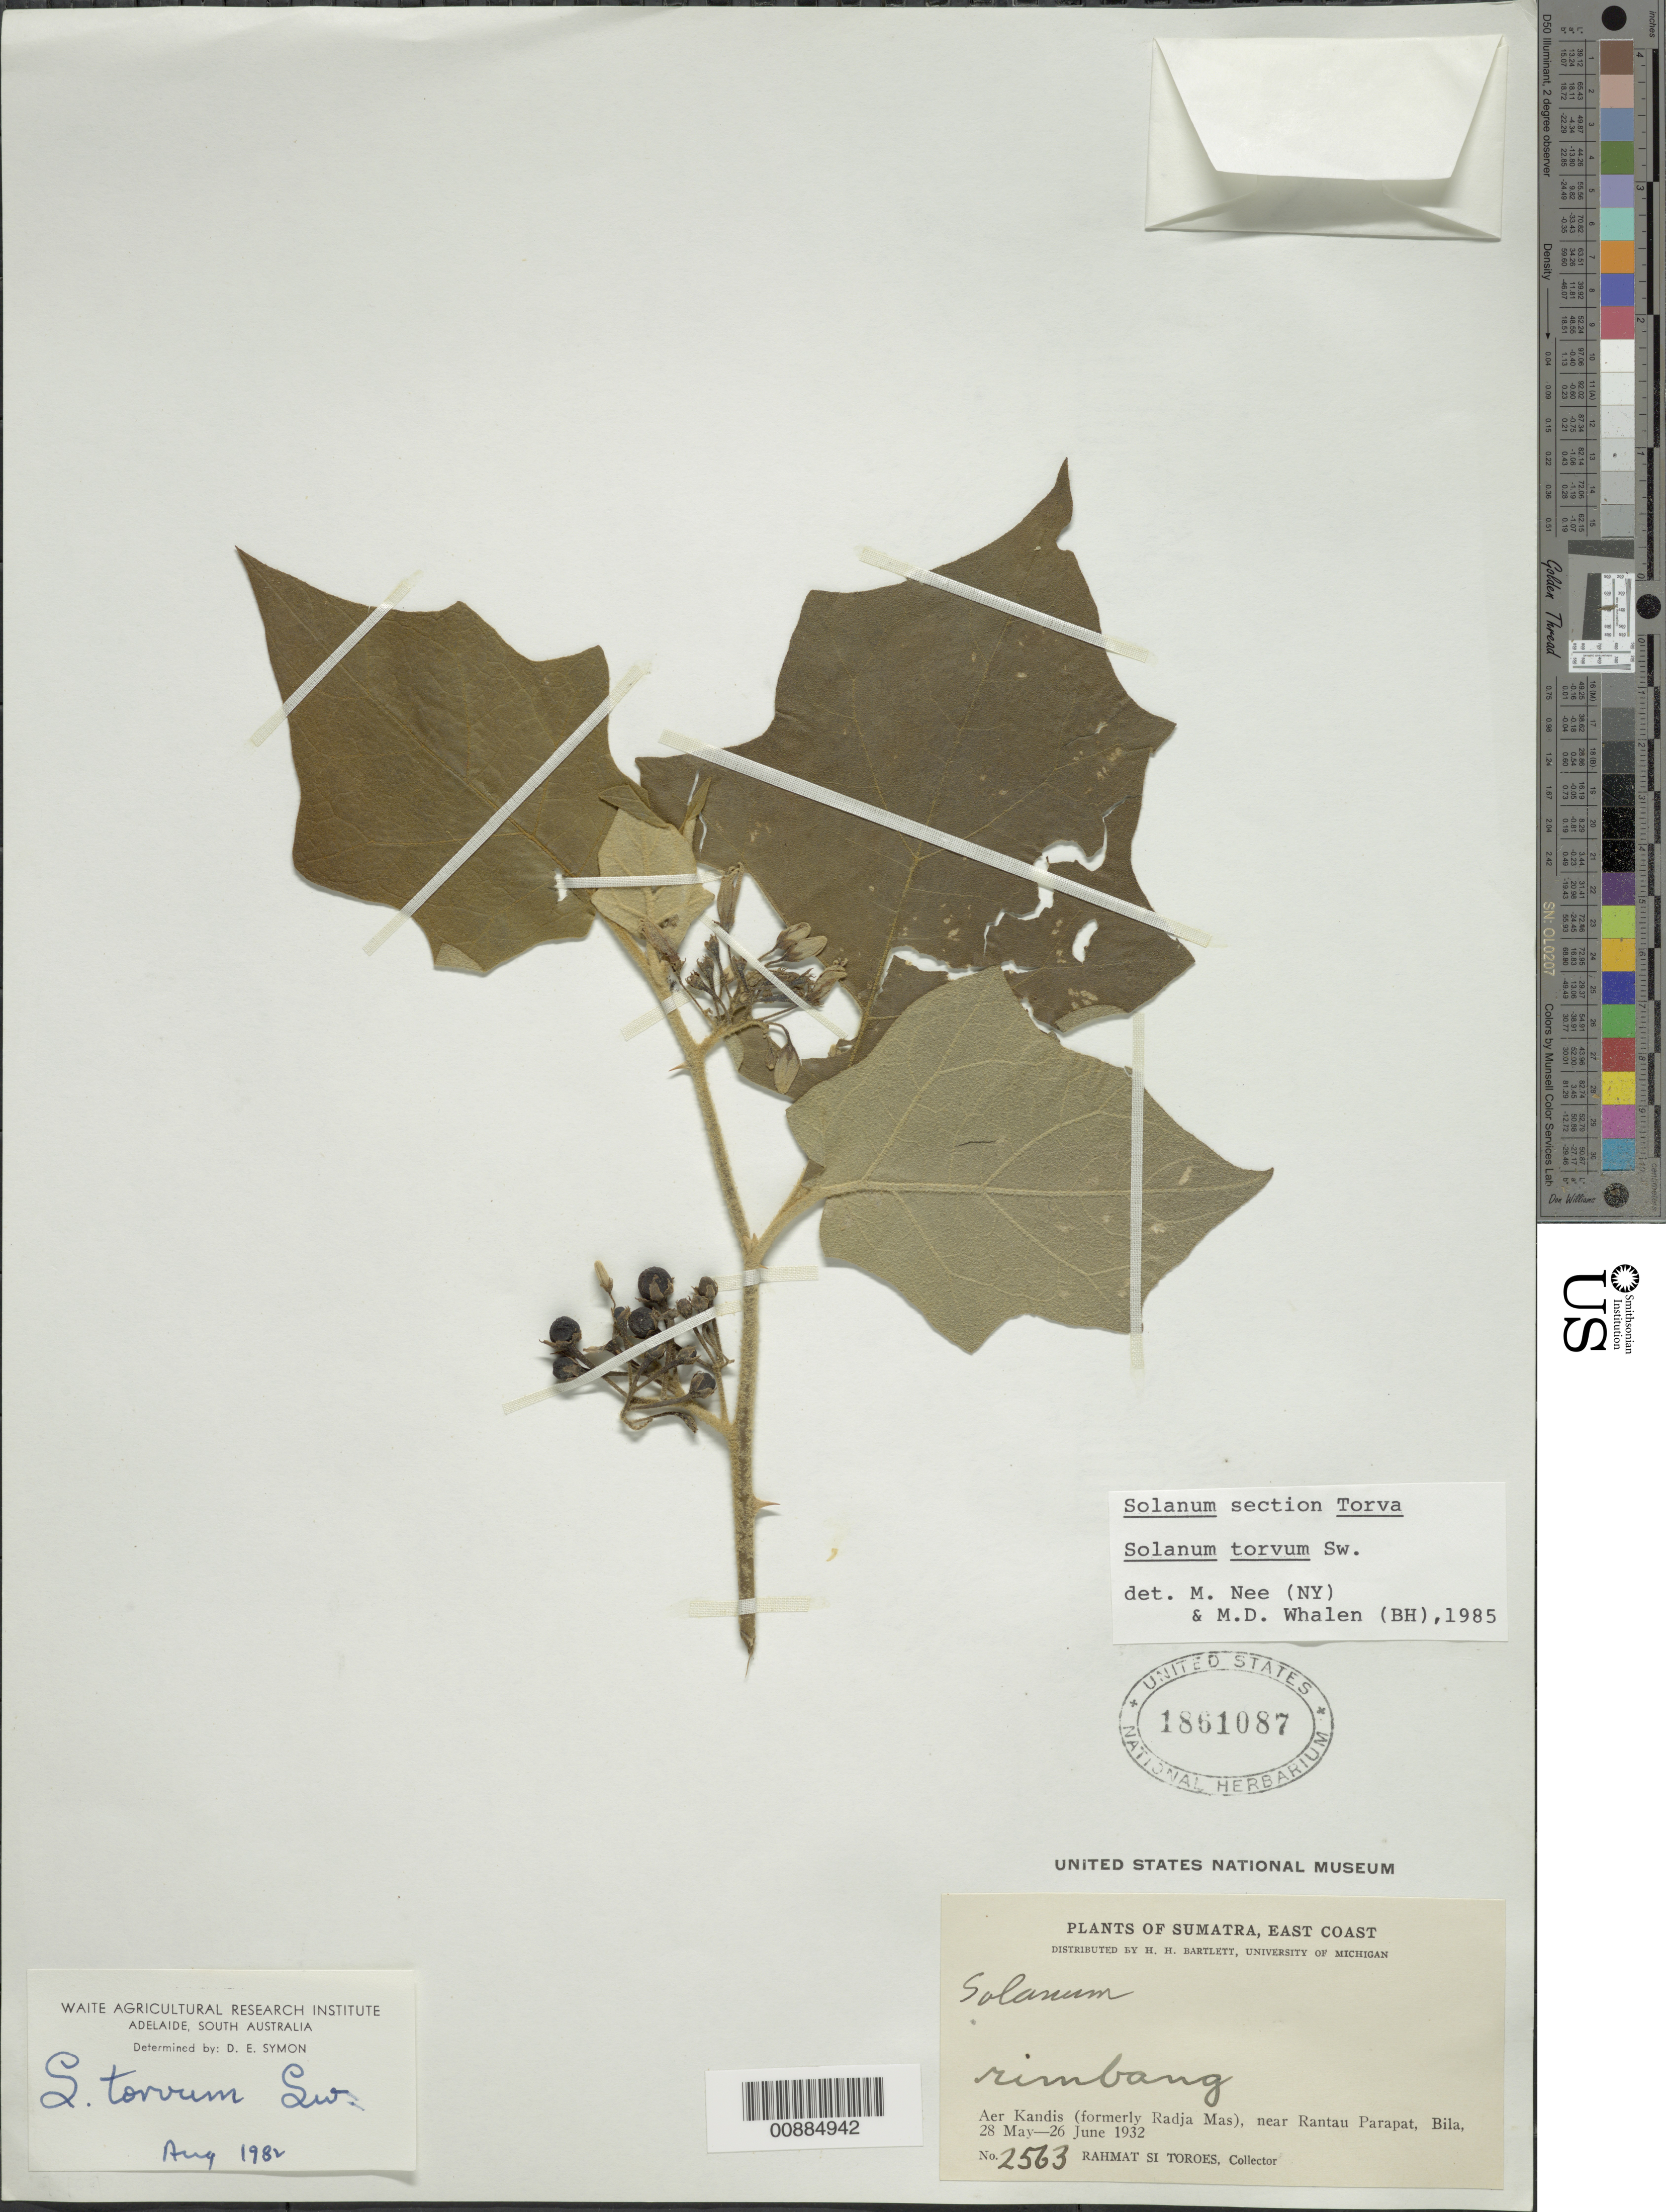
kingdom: Plantae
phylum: Tracheophyta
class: Magnoliopsida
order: Solanales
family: Solanaceae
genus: Solanum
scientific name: Solanum torvum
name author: Sw.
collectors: Rahmat Si Boeea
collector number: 2563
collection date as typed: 28 May 1932 to 26 Jun 1932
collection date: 1932-05-28/1932-06-26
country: Indonesia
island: Sumatra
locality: Aer Kandis, near Rantau Parapat, Bila.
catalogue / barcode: US 1861087